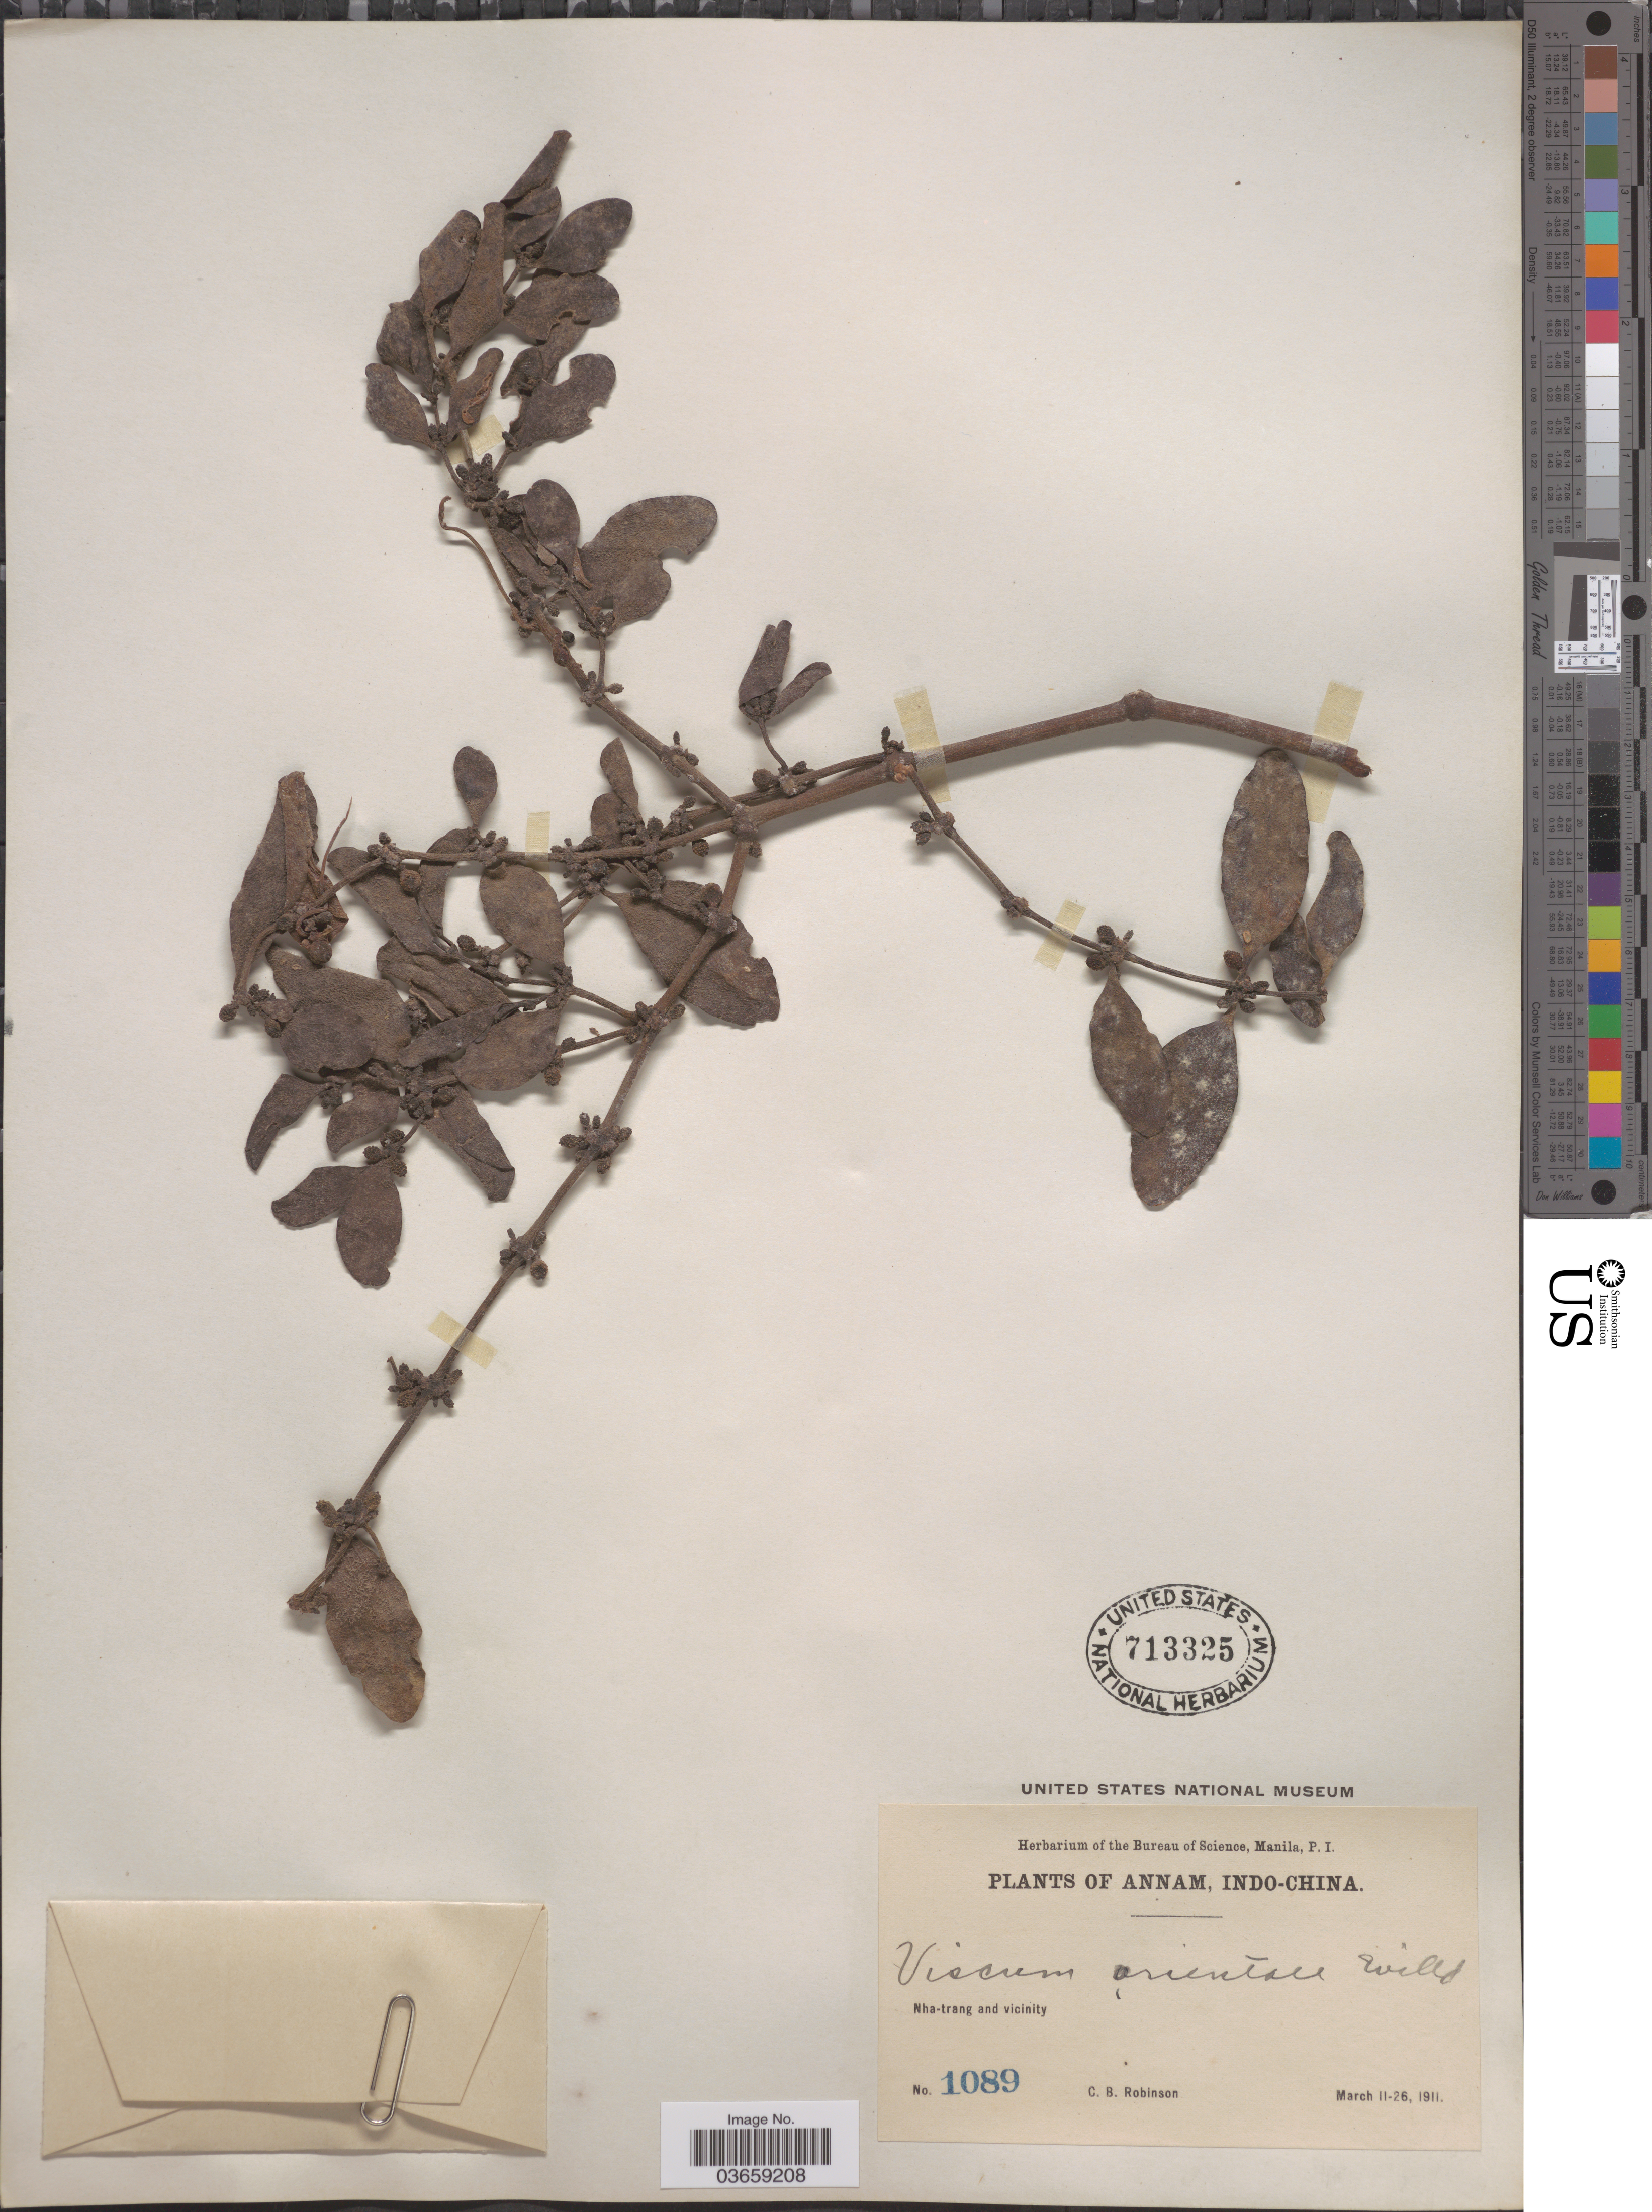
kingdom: Plantae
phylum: Tracheophyta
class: Magnoliopsida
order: Santalales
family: Viscaceae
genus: Viscum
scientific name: Viscum orientale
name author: DC.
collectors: C. Robinson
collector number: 1089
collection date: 1911-03-11/1911-03-26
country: Vietnam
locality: Annam, Indo-China. Nha-trang and vicinity.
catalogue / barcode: US 713325